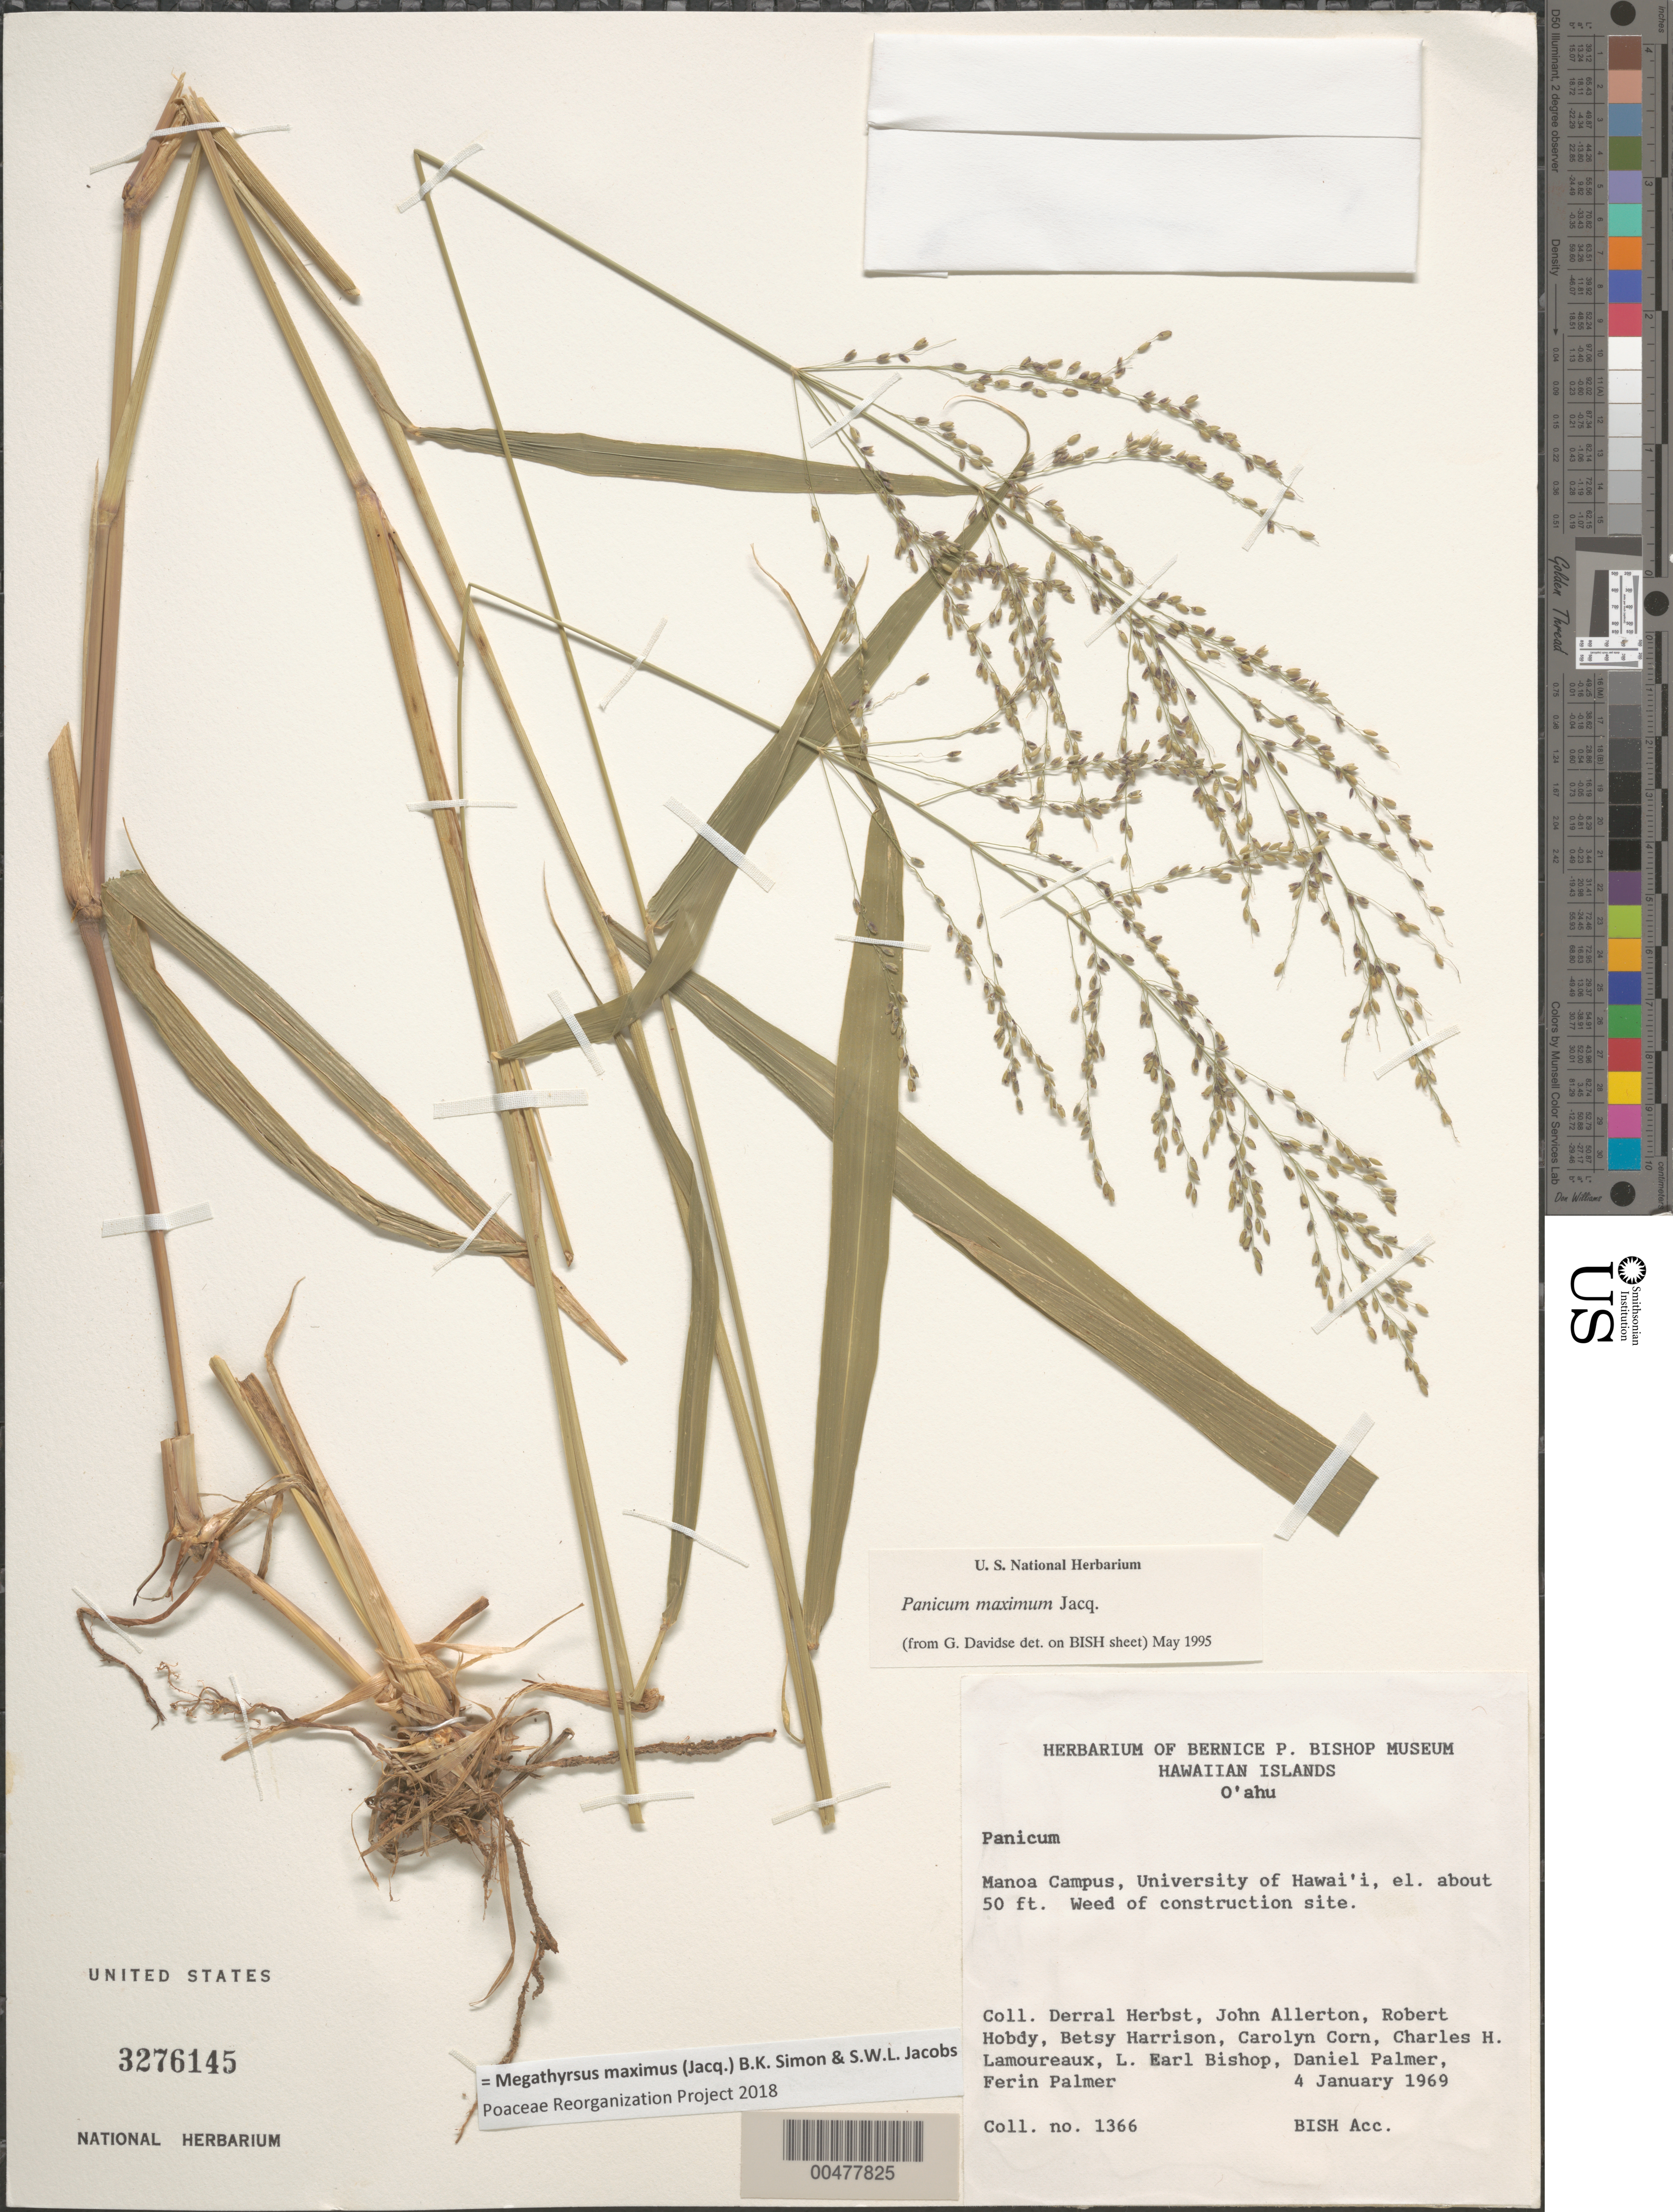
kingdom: Plantae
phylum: Tracheophyta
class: Liliopsida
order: Poales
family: Poaceae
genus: Panicum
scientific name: Panicum maximum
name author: Jacq.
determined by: Davidse, Gerrit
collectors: D. R. Herbst, J. Allerton, R. Hobdy & B. Harrison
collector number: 1366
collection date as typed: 4 Jan 1969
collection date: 1969-01-04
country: United States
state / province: Hawaii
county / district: Honolulu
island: Oahu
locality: Manoa Campus, University of Hawaii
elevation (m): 15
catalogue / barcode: US 3276145